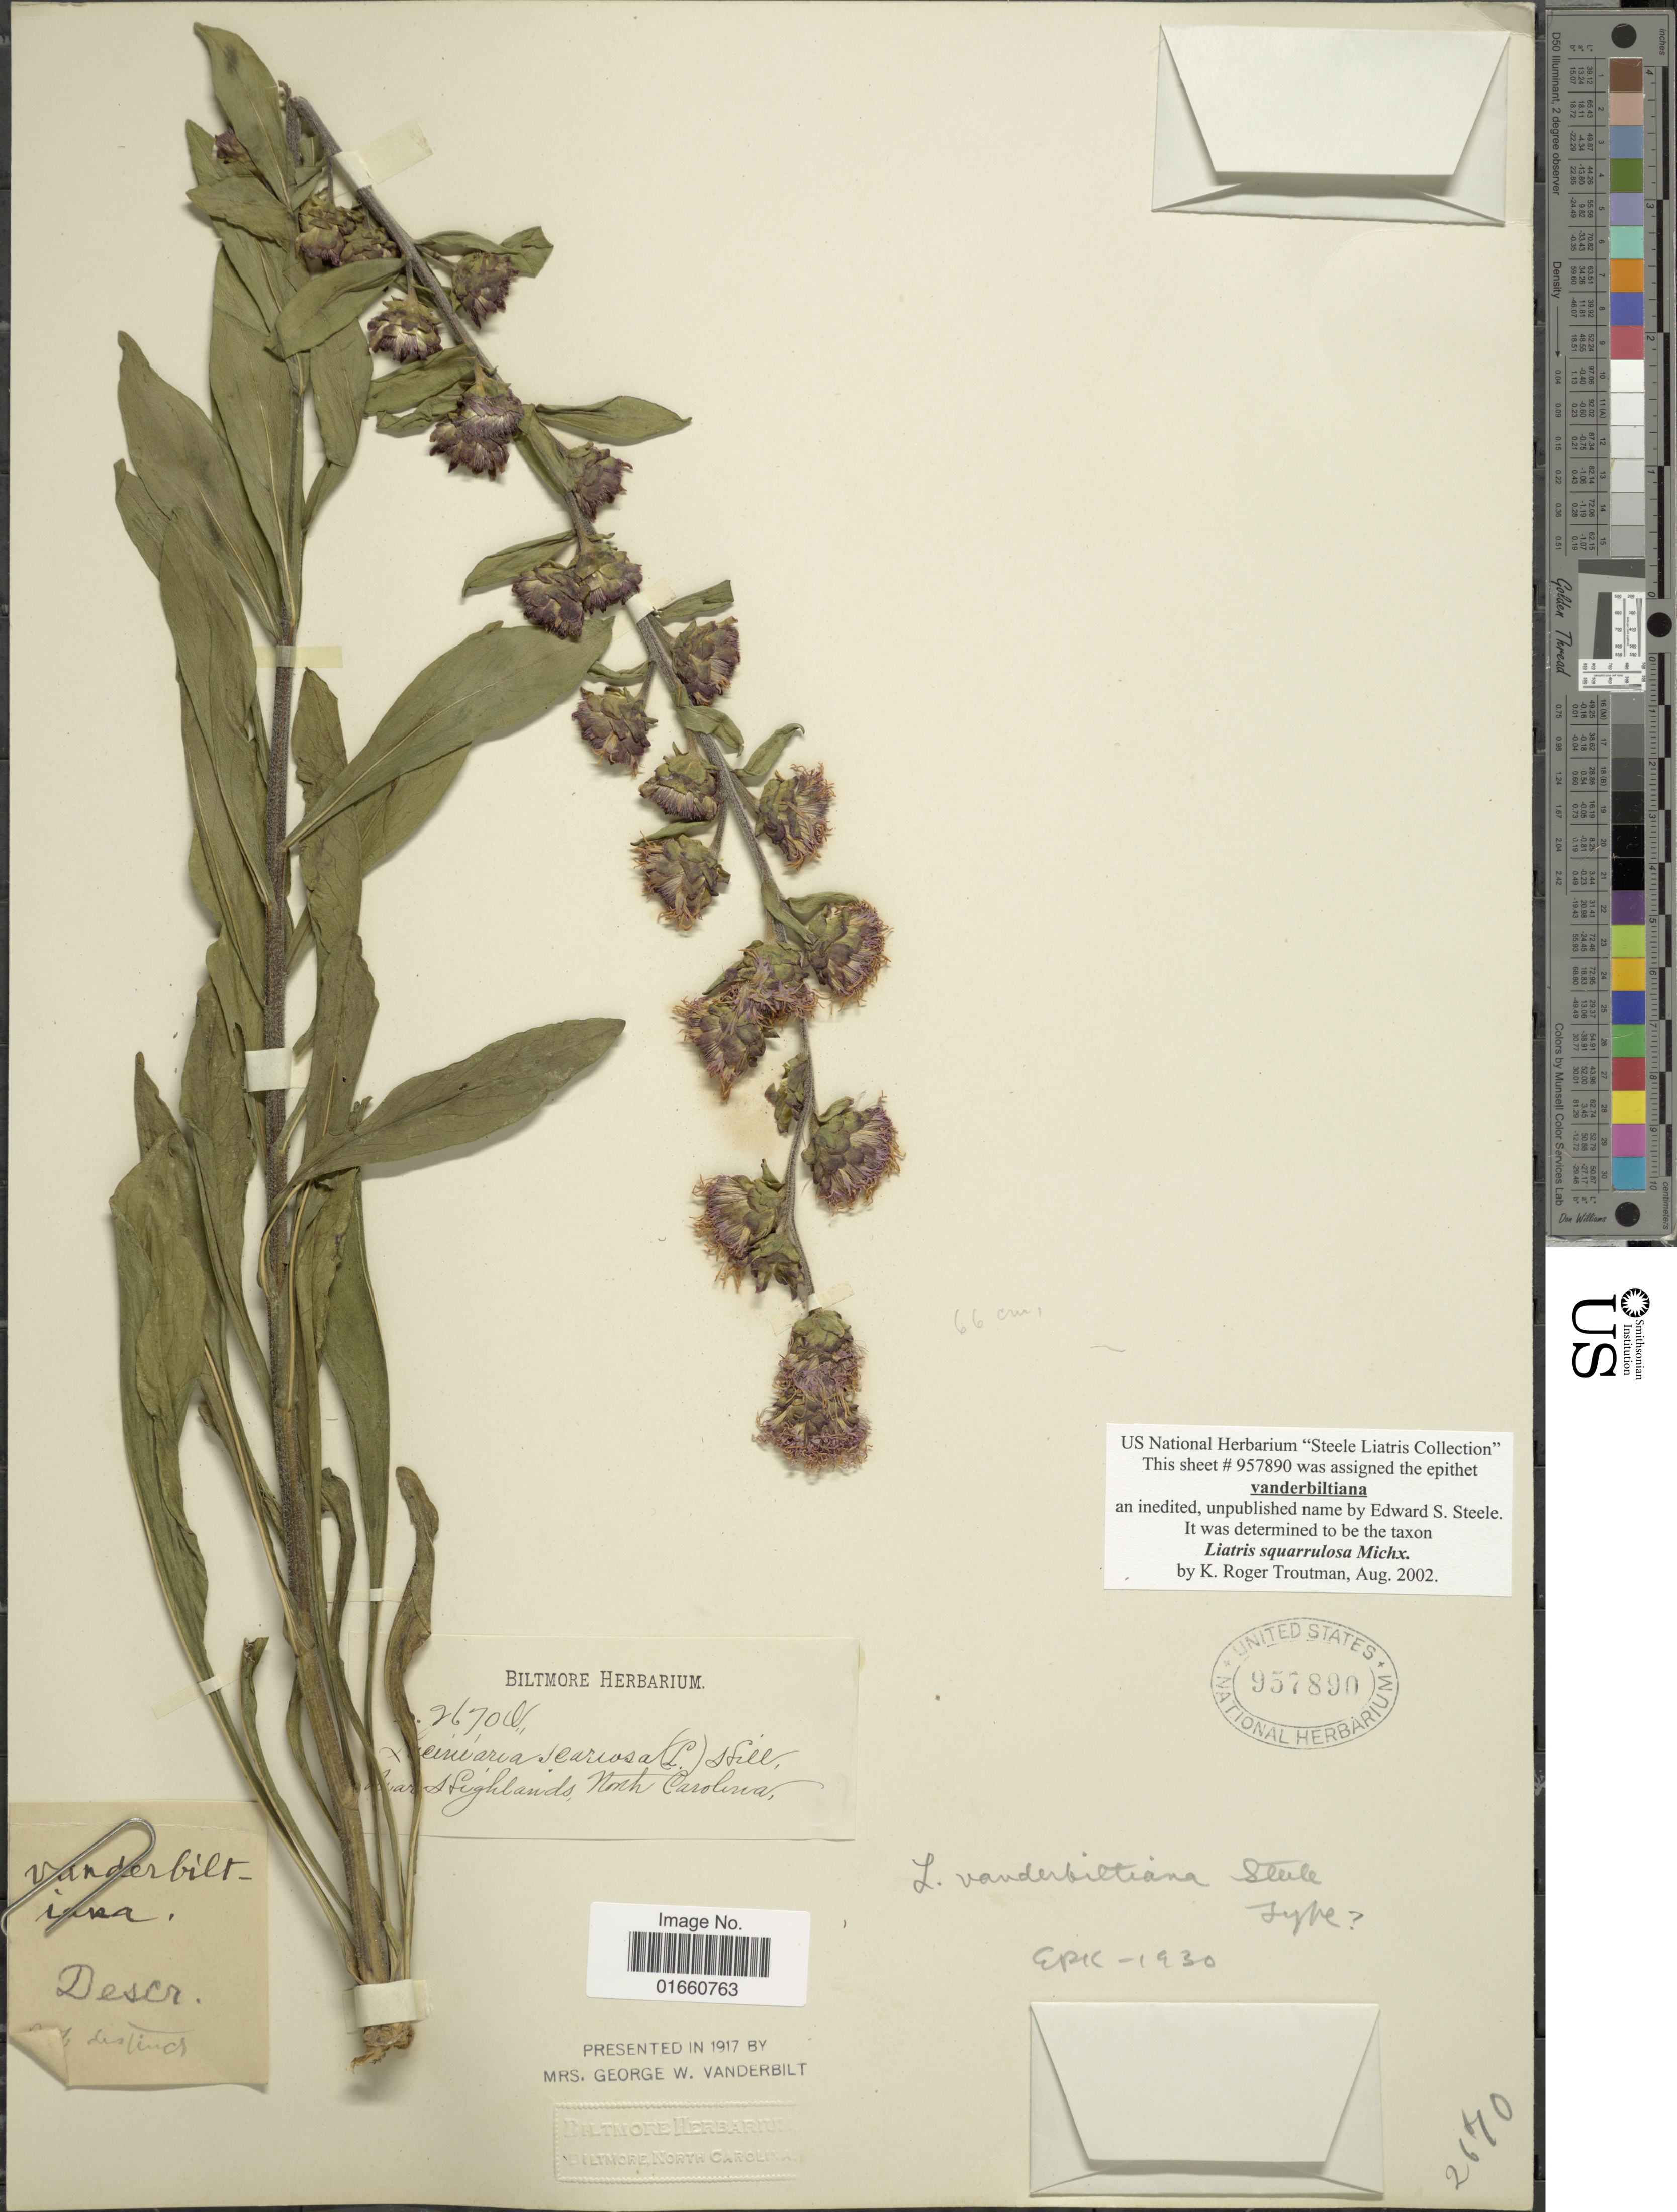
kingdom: Plantae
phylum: Tracheophyta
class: Magnoliopsida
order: Asterales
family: Asteraceae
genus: Liatris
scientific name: Liatris squarrulosa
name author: Michx.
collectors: ex herb. Biltmore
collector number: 2670o*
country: United States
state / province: North Carolina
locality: Avar Highlands [interpreted]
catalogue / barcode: US 957890